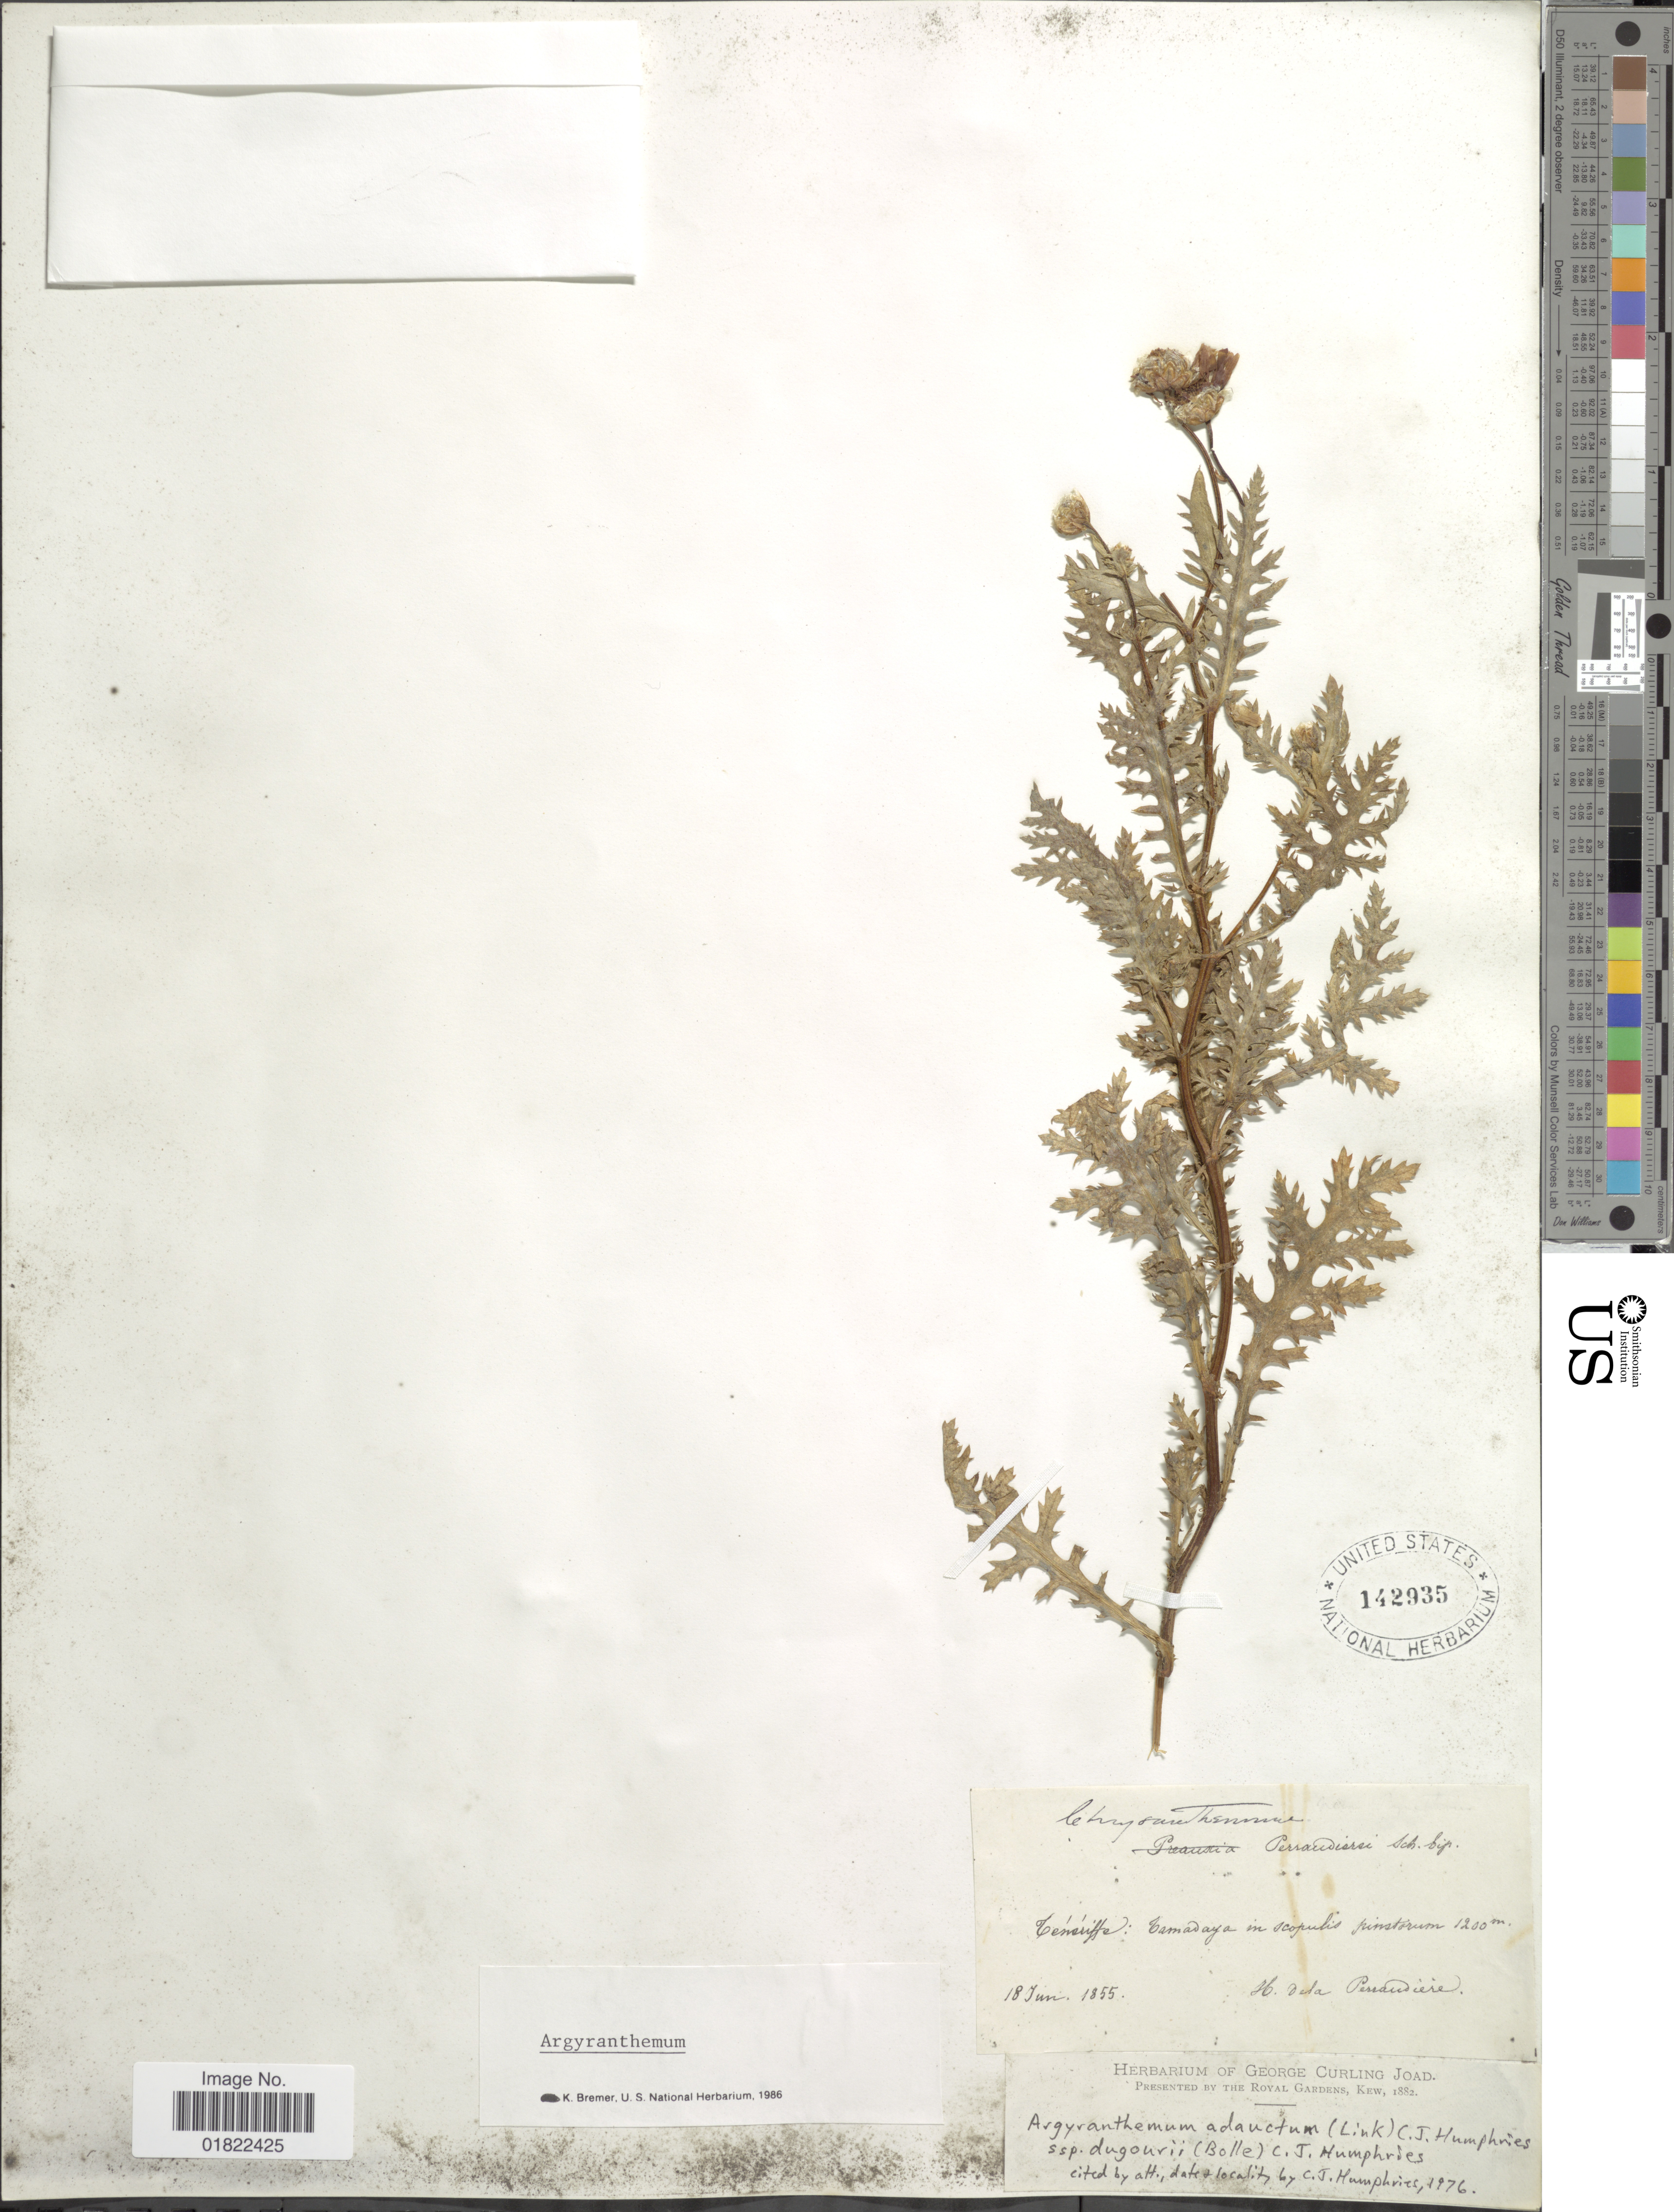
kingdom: Plantae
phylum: Tracheophyta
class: Magnoliopsida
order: Asterales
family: Asteraceae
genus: Argyranthemum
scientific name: Argyranthemum adauctum subsp. dugourii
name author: (Bolle) Humphries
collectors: H. de la Perraudière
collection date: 1855-06-18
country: Spain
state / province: Canarias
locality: Ténériffe: Camadaya in scopulis [illegible text]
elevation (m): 1200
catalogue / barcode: US 142935